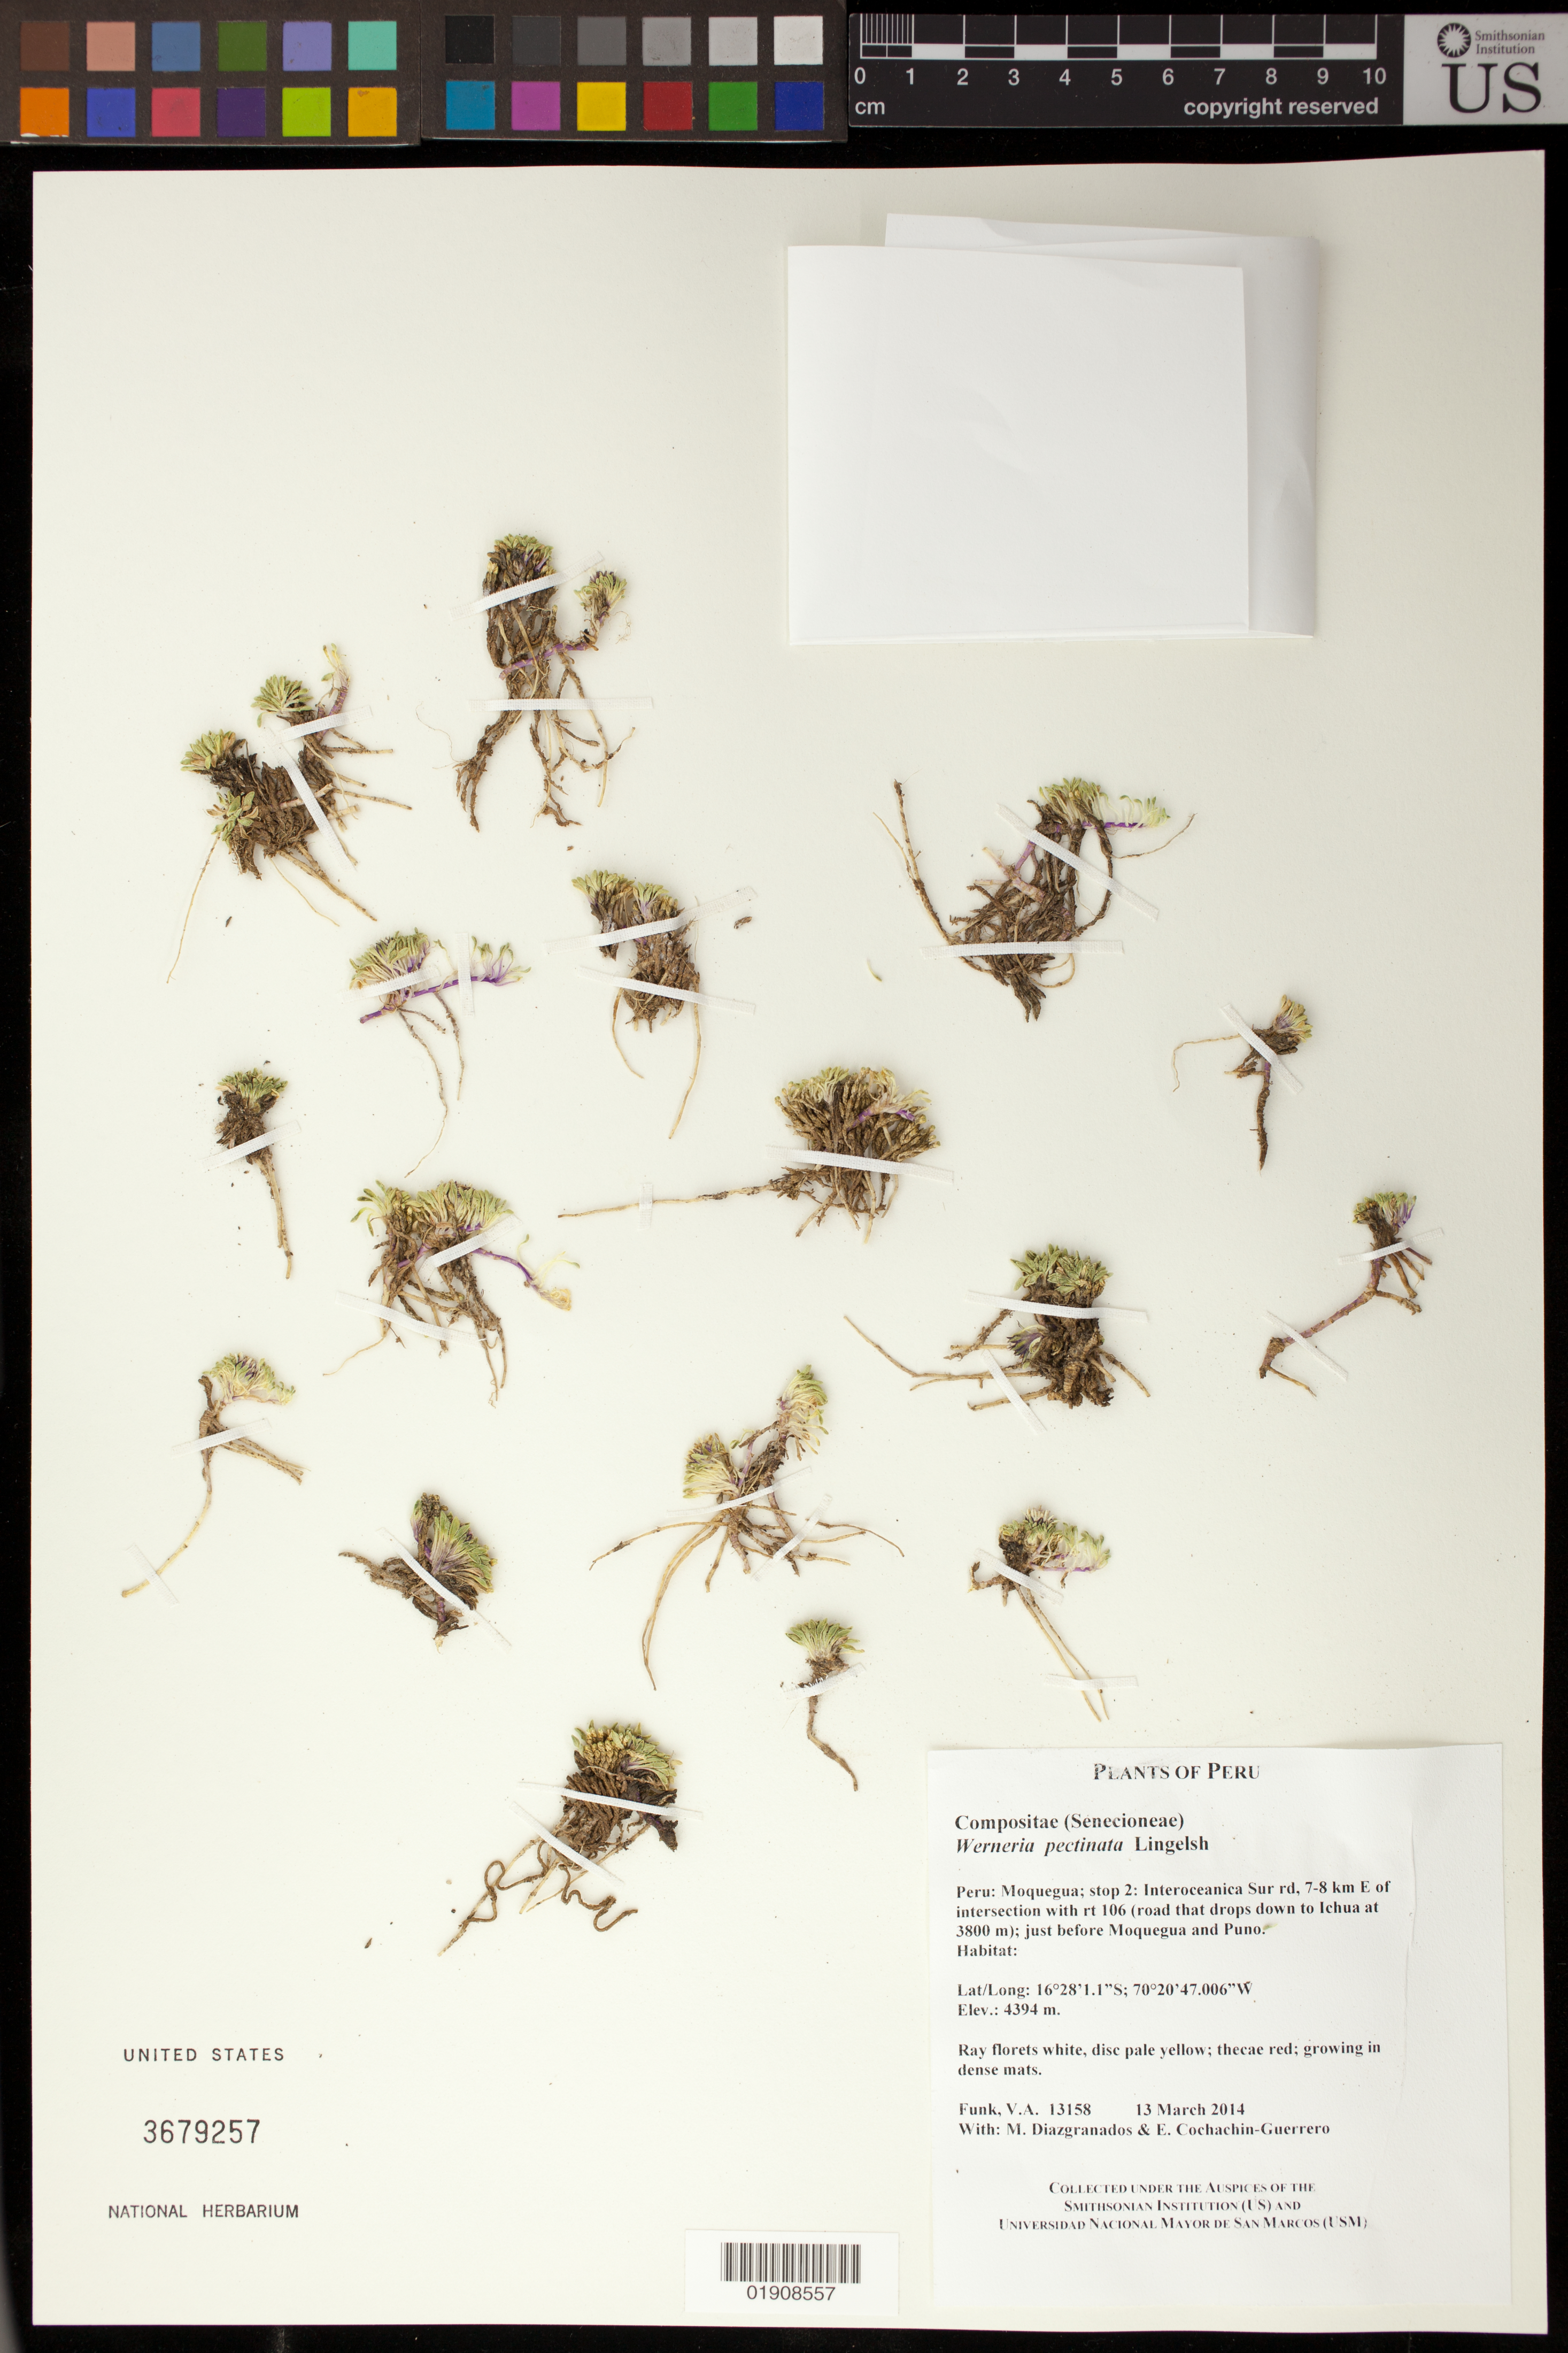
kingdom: Plantae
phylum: Tracheophyta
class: Magnoliopsida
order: Asterales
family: Asteraceae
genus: Werneria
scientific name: Werneria pectinata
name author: Lingelsh.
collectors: M. Diazgranados C. & E. Cochachin Guerrero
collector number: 13158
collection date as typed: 13 March 2014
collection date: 2014-03-13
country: Peru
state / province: Moquegua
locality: Interoceanica Sur Road, 7-8 km E of intersection with Rt 106 (road drops down to Ichua at 3800 m); just before Moquegua and Puno.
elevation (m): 4394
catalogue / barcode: US 3679257